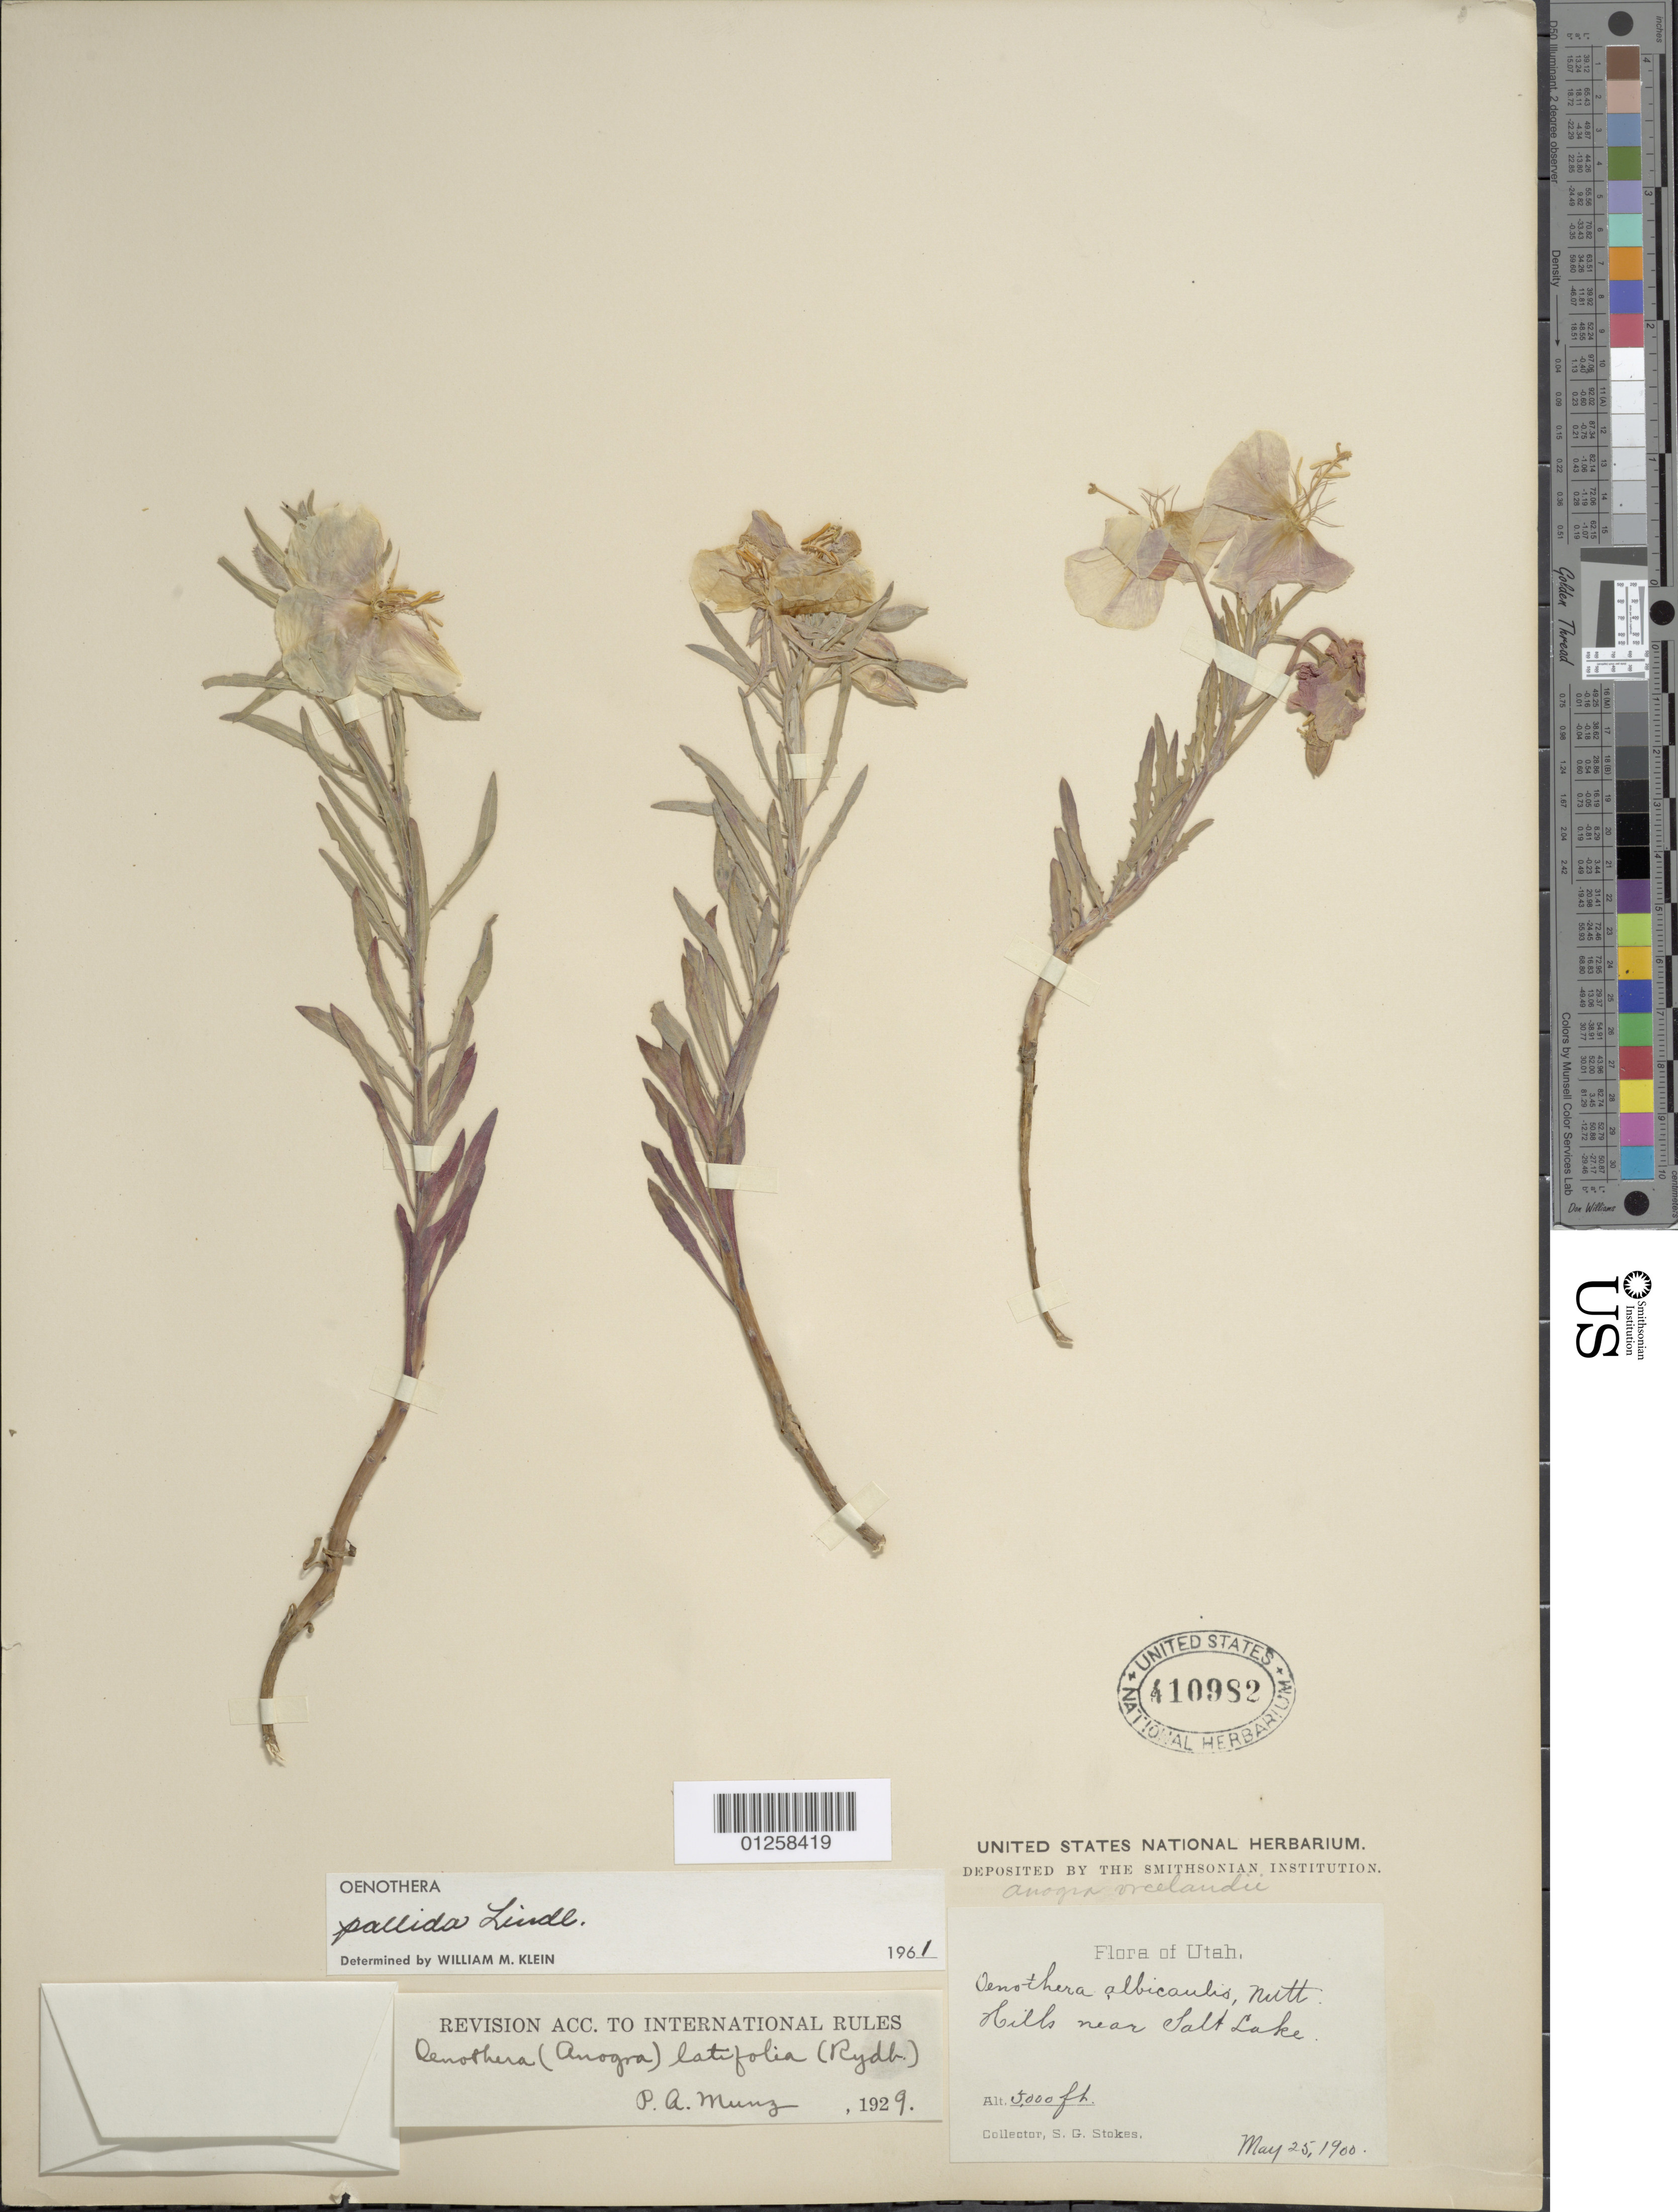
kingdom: Plantae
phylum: Tracheophyta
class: Magnoliopsida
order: Myrtales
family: Onagraceae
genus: Oenothera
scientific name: Oenothera pallida subsp. pallida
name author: Lindl.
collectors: S. G. Stokes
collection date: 1900-05-25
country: United States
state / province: Utah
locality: Near Salt Lake.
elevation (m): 1524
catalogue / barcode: US 410982